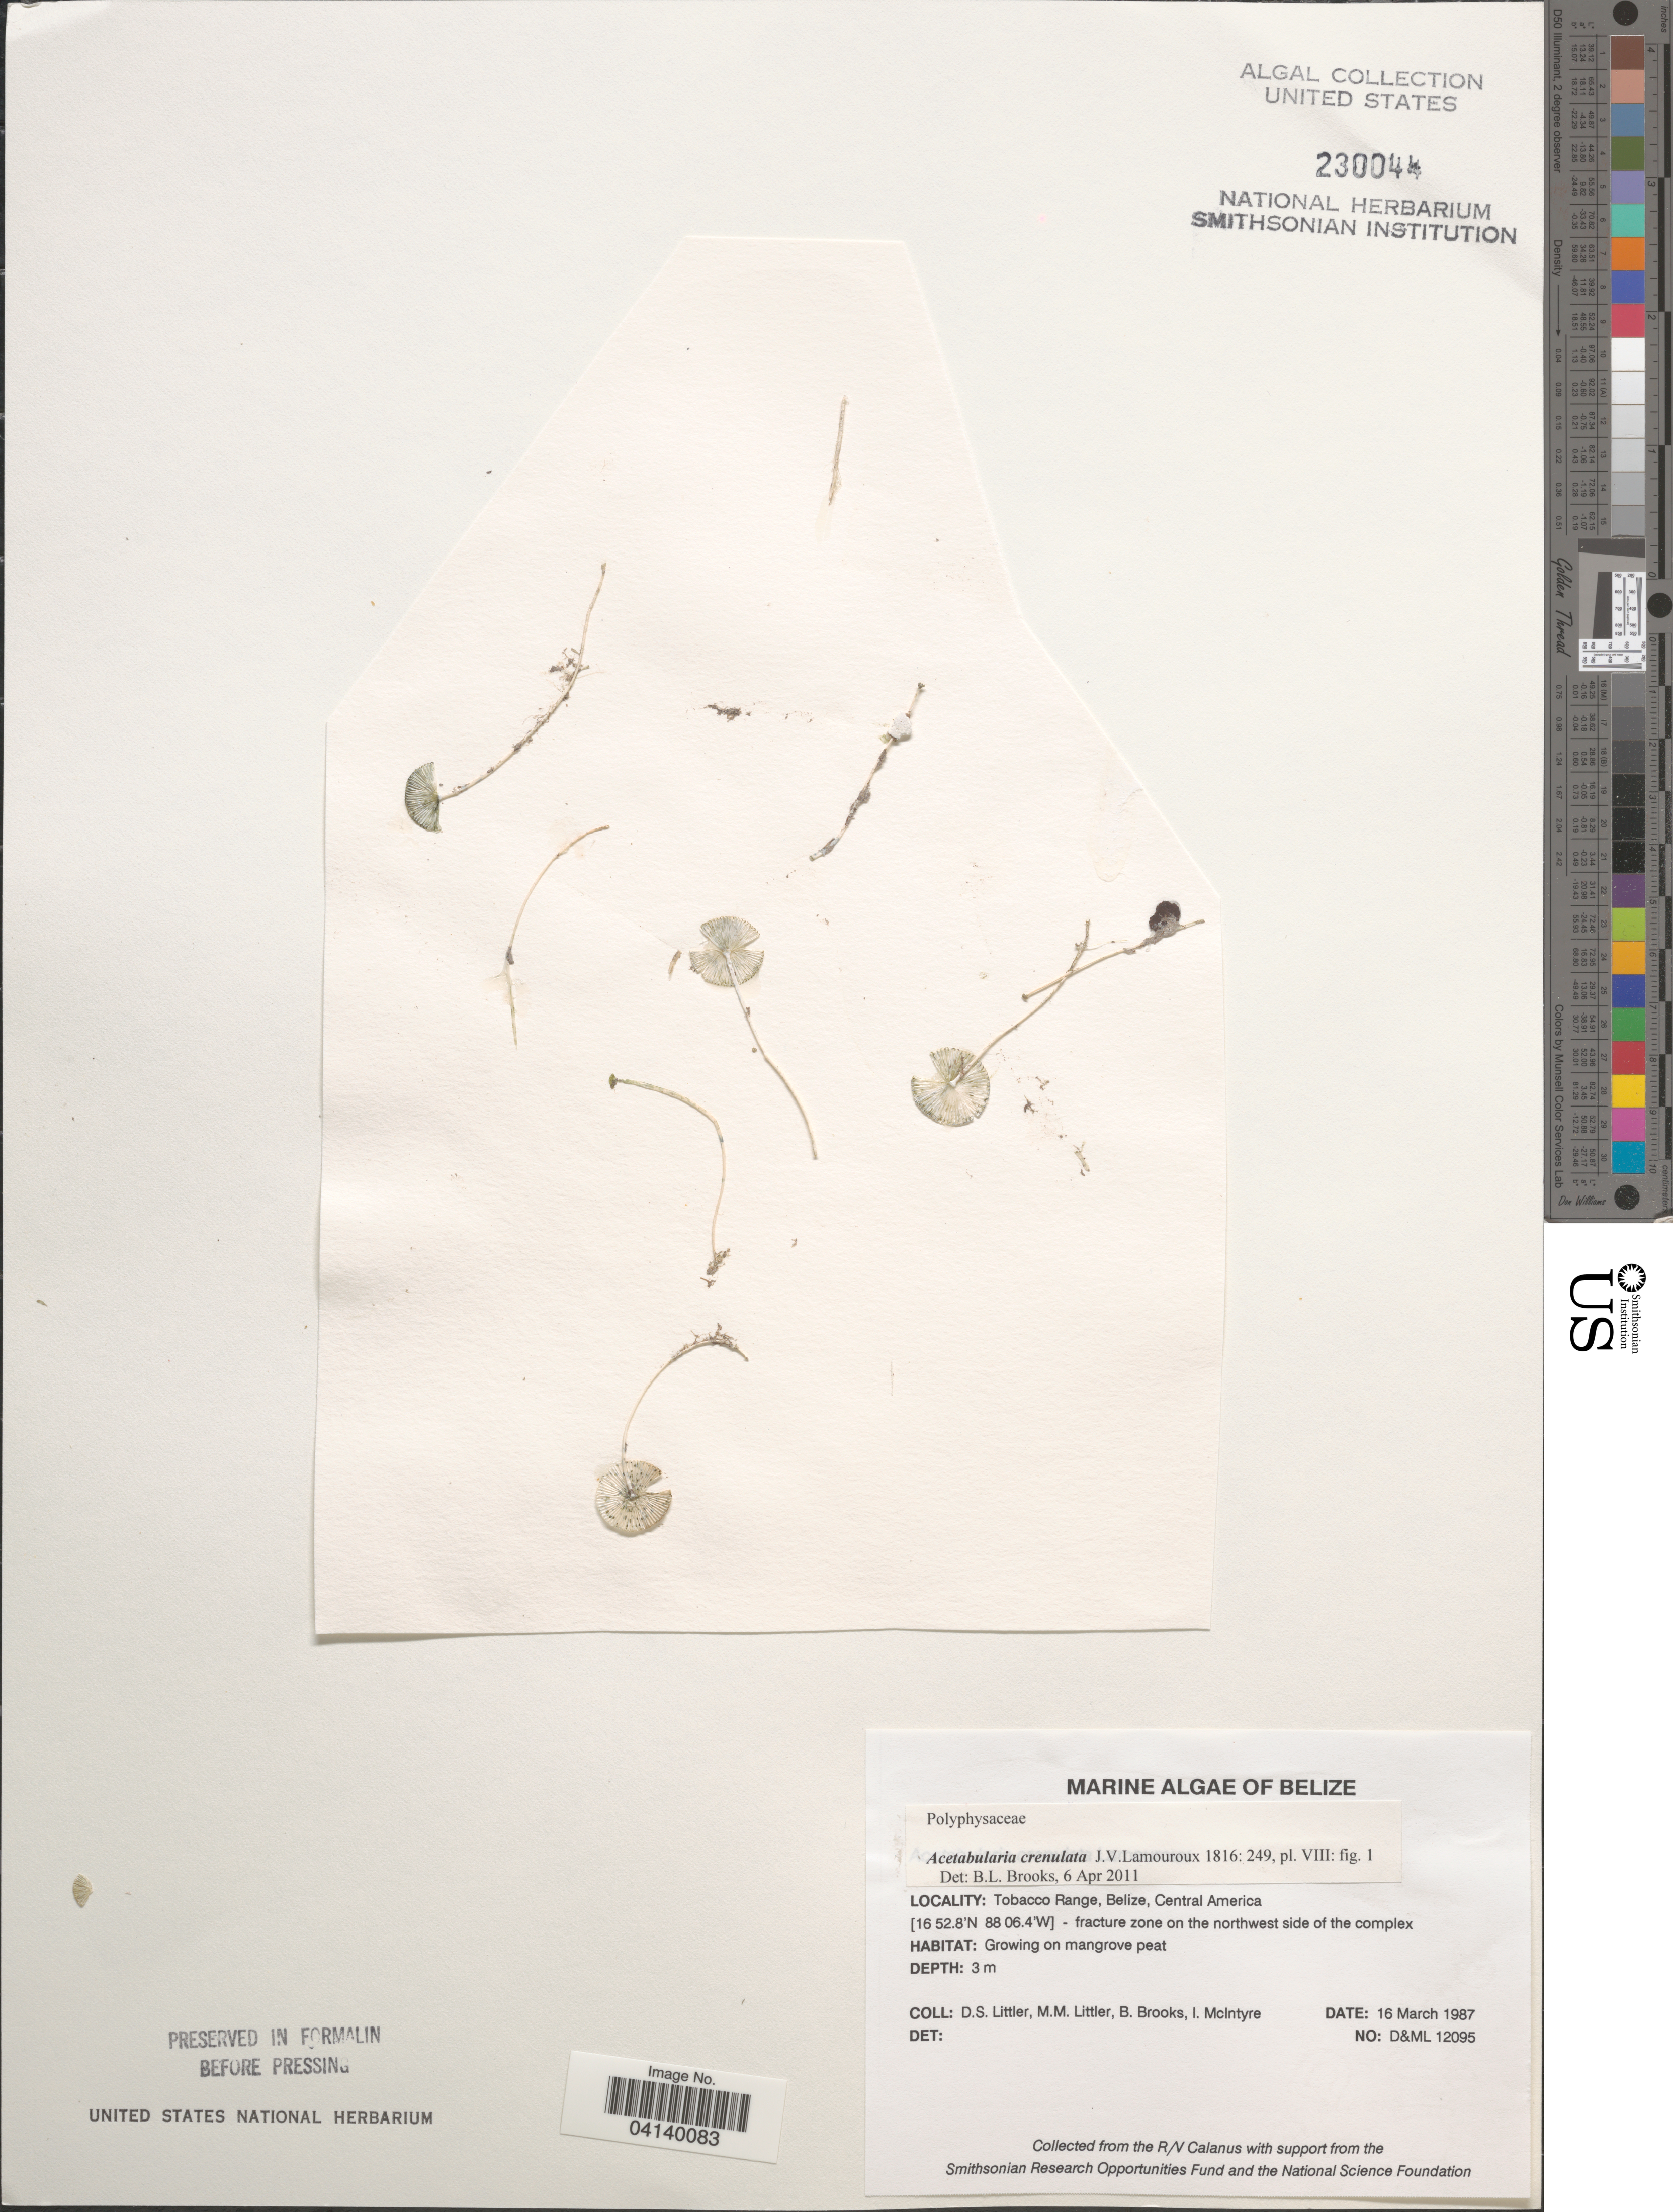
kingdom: Plantae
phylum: Chlorophyta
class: Ulvophyceae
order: Dasycladales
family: Polyphysaceae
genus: Acetabularia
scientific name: Acetabularia acetabulum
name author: J.V.Lamouroux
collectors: D. S. Littler, B. Brooks & I. McIntyre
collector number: D&ML12095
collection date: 1987-03-16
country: Belize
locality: Tobacco Range - fracture zone on the northwest side of the complex.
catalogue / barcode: US 230044